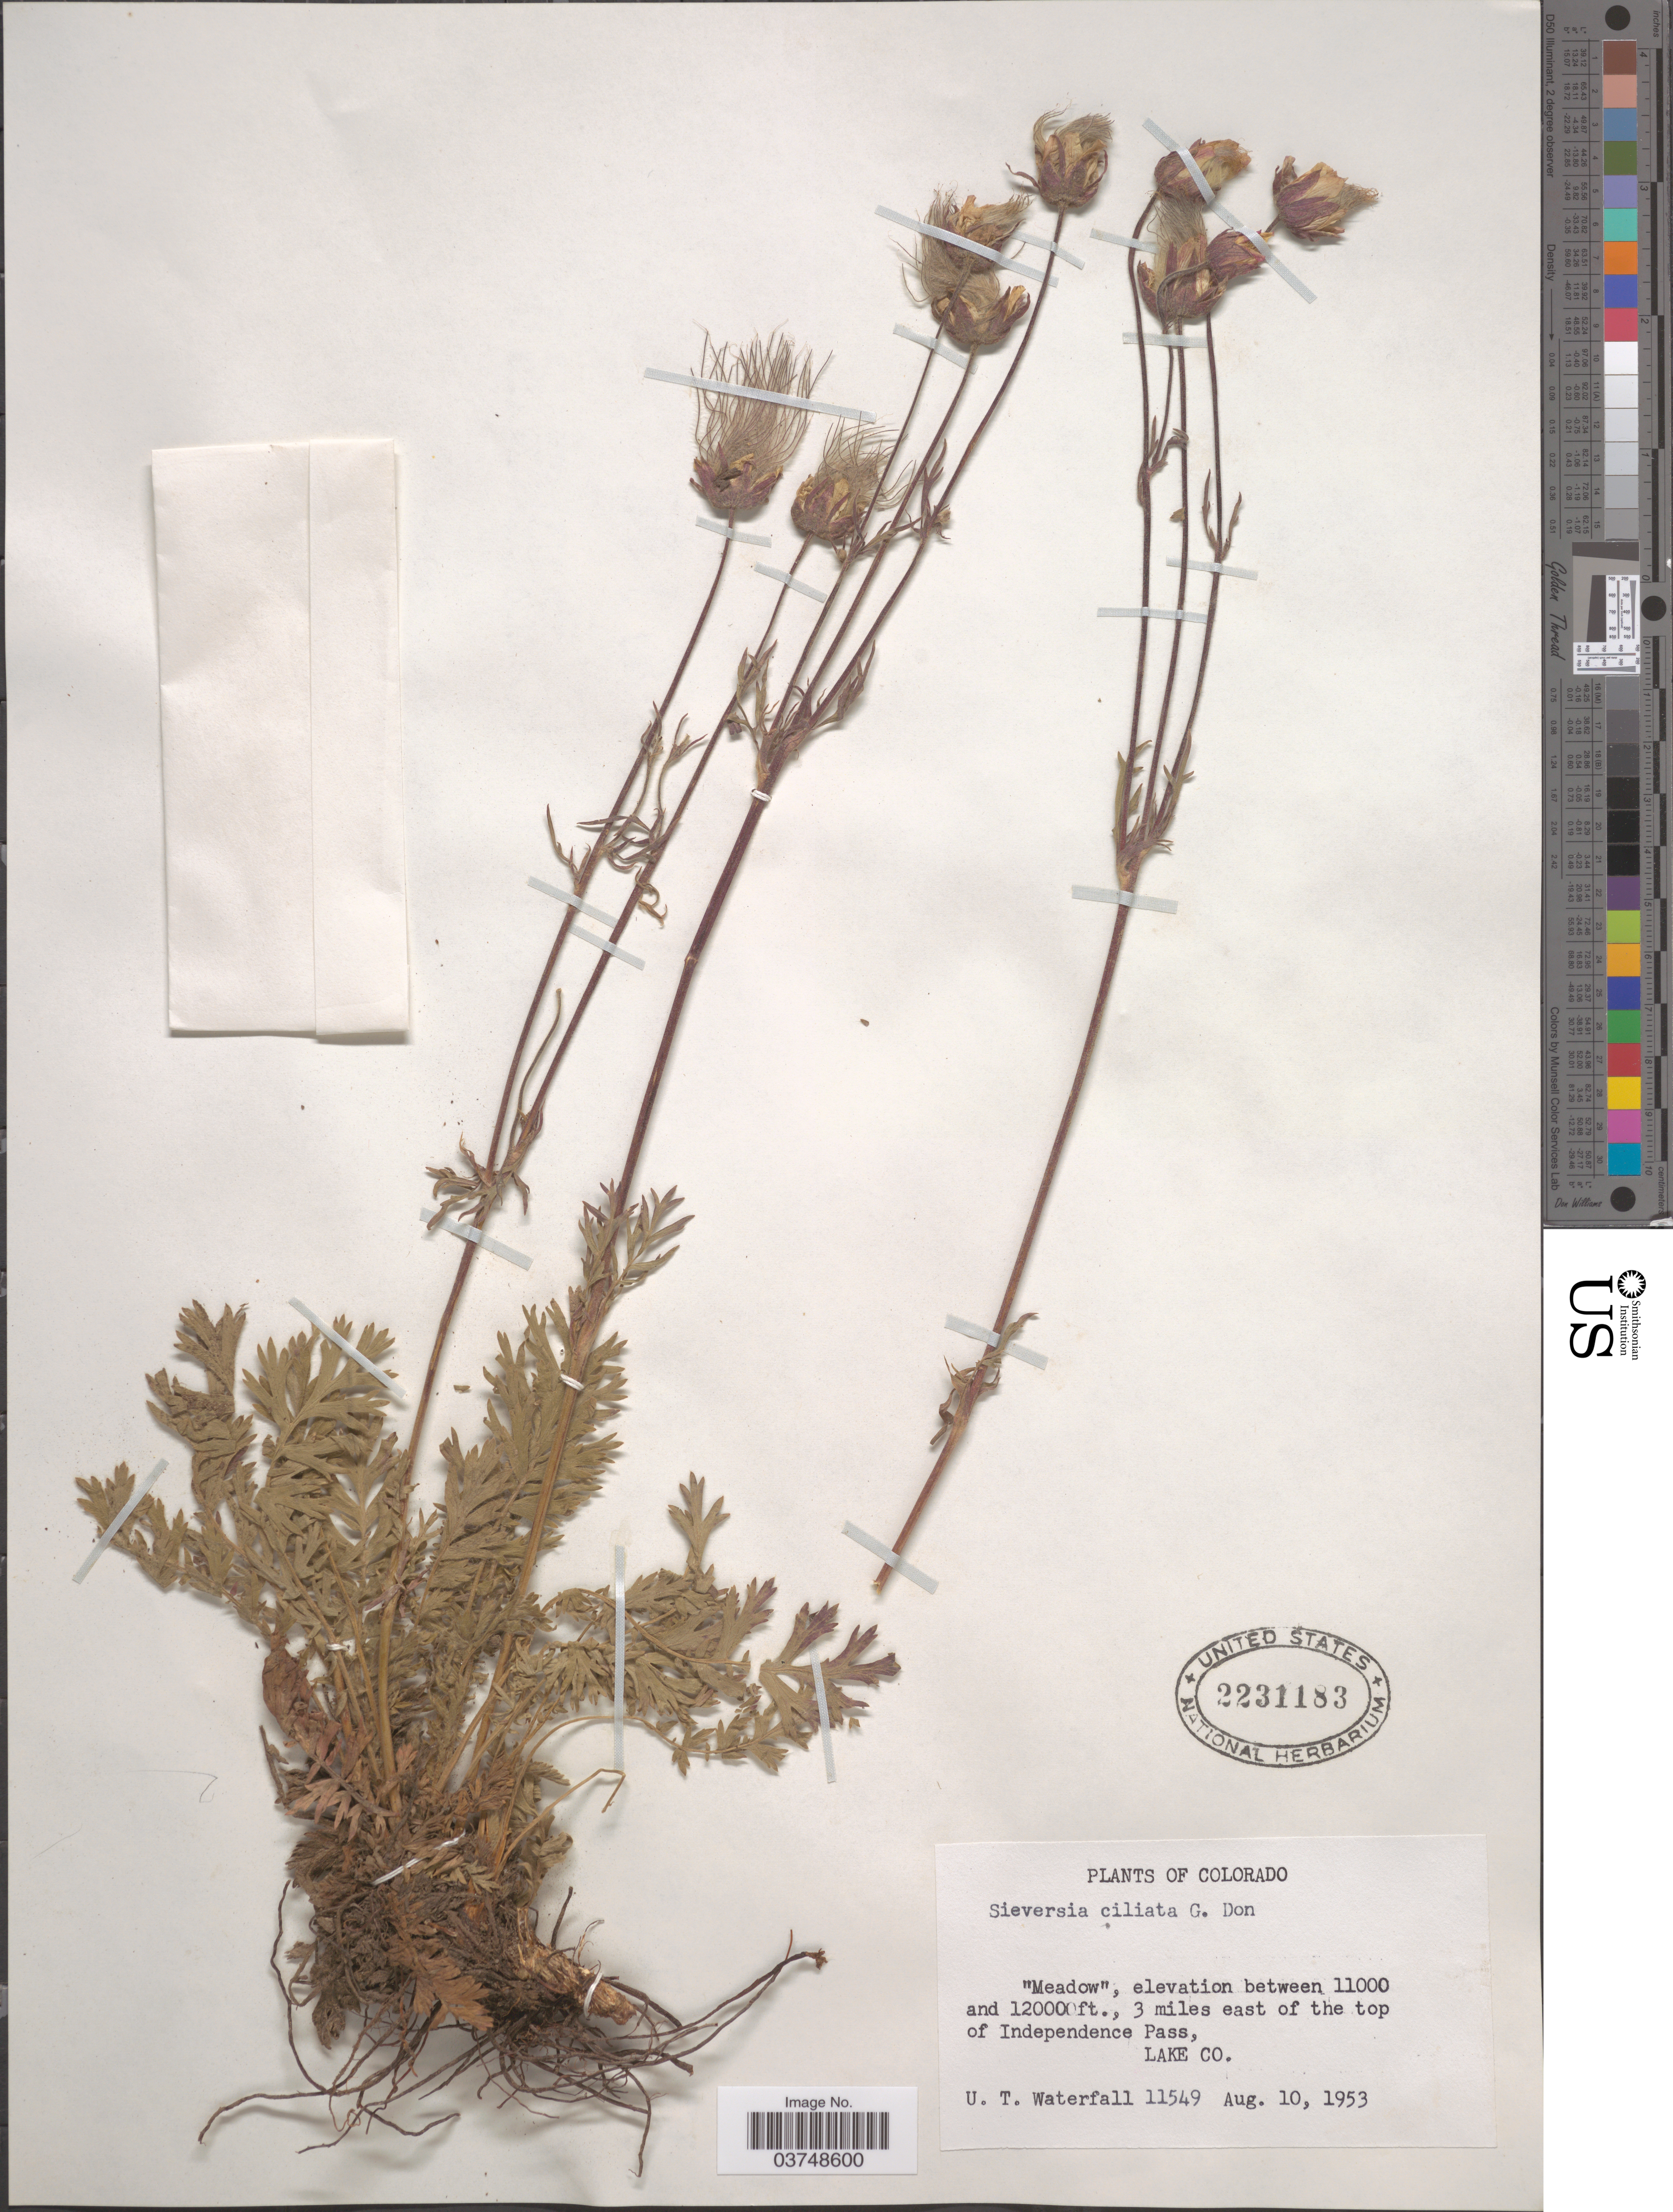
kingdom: Plantae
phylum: Tracheophyta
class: Magnoliopsida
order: Rosales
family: Rosaceae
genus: Geum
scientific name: Geum triflorum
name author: Pursh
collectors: U. T. Waterfall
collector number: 11549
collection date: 1953-08-10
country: United States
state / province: Colorado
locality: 3 miles east of the top of Independance Pass, Lake Co.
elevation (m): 3353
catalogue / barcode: US 2231183